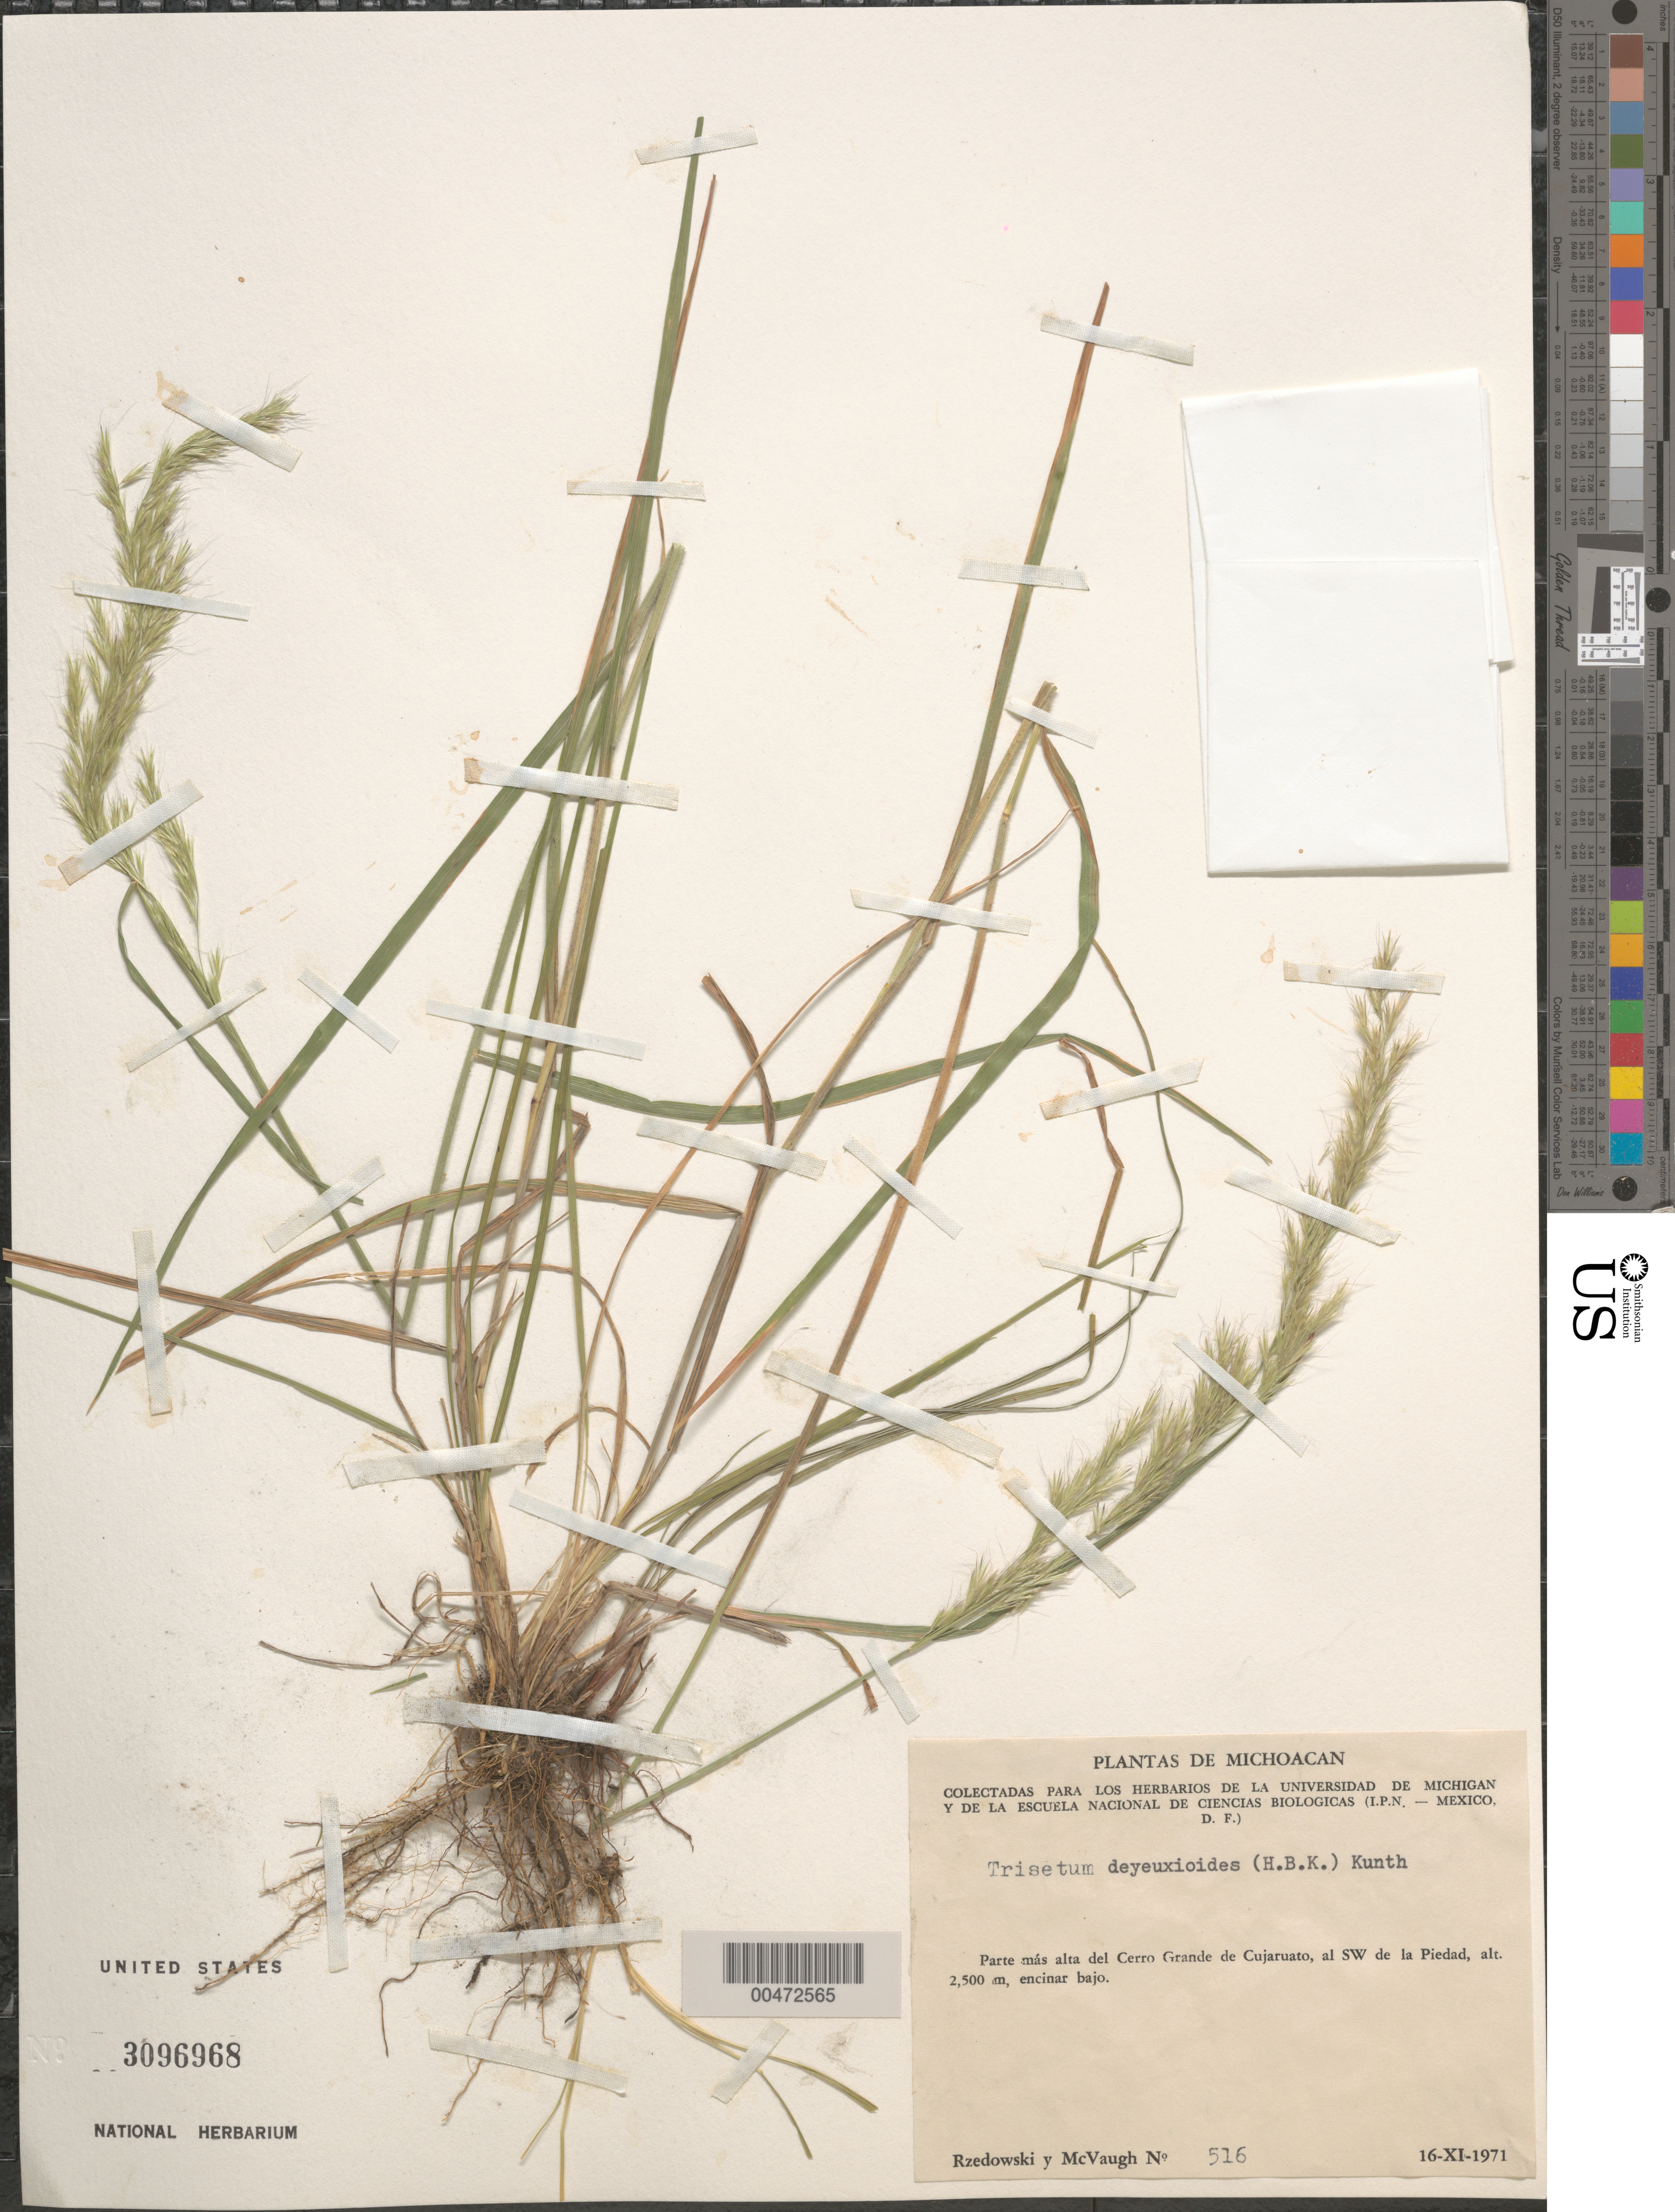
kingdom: Plantae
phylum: Tracheophyta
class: Liliopsida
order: Poales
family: Poaceae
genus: Trisetum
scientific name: Trisetum deyeuxioides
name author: (Kunth) Kunth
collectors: J. Rzedowski & R. McVaugh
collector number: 516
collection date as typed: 16 Nov 1971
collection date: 1971-11-16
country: Mexico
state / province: Michoacán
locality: Highest part of Cerro Grande de Cujaruato, SW of La Piedad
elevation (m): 2500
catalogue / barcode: US 3096968